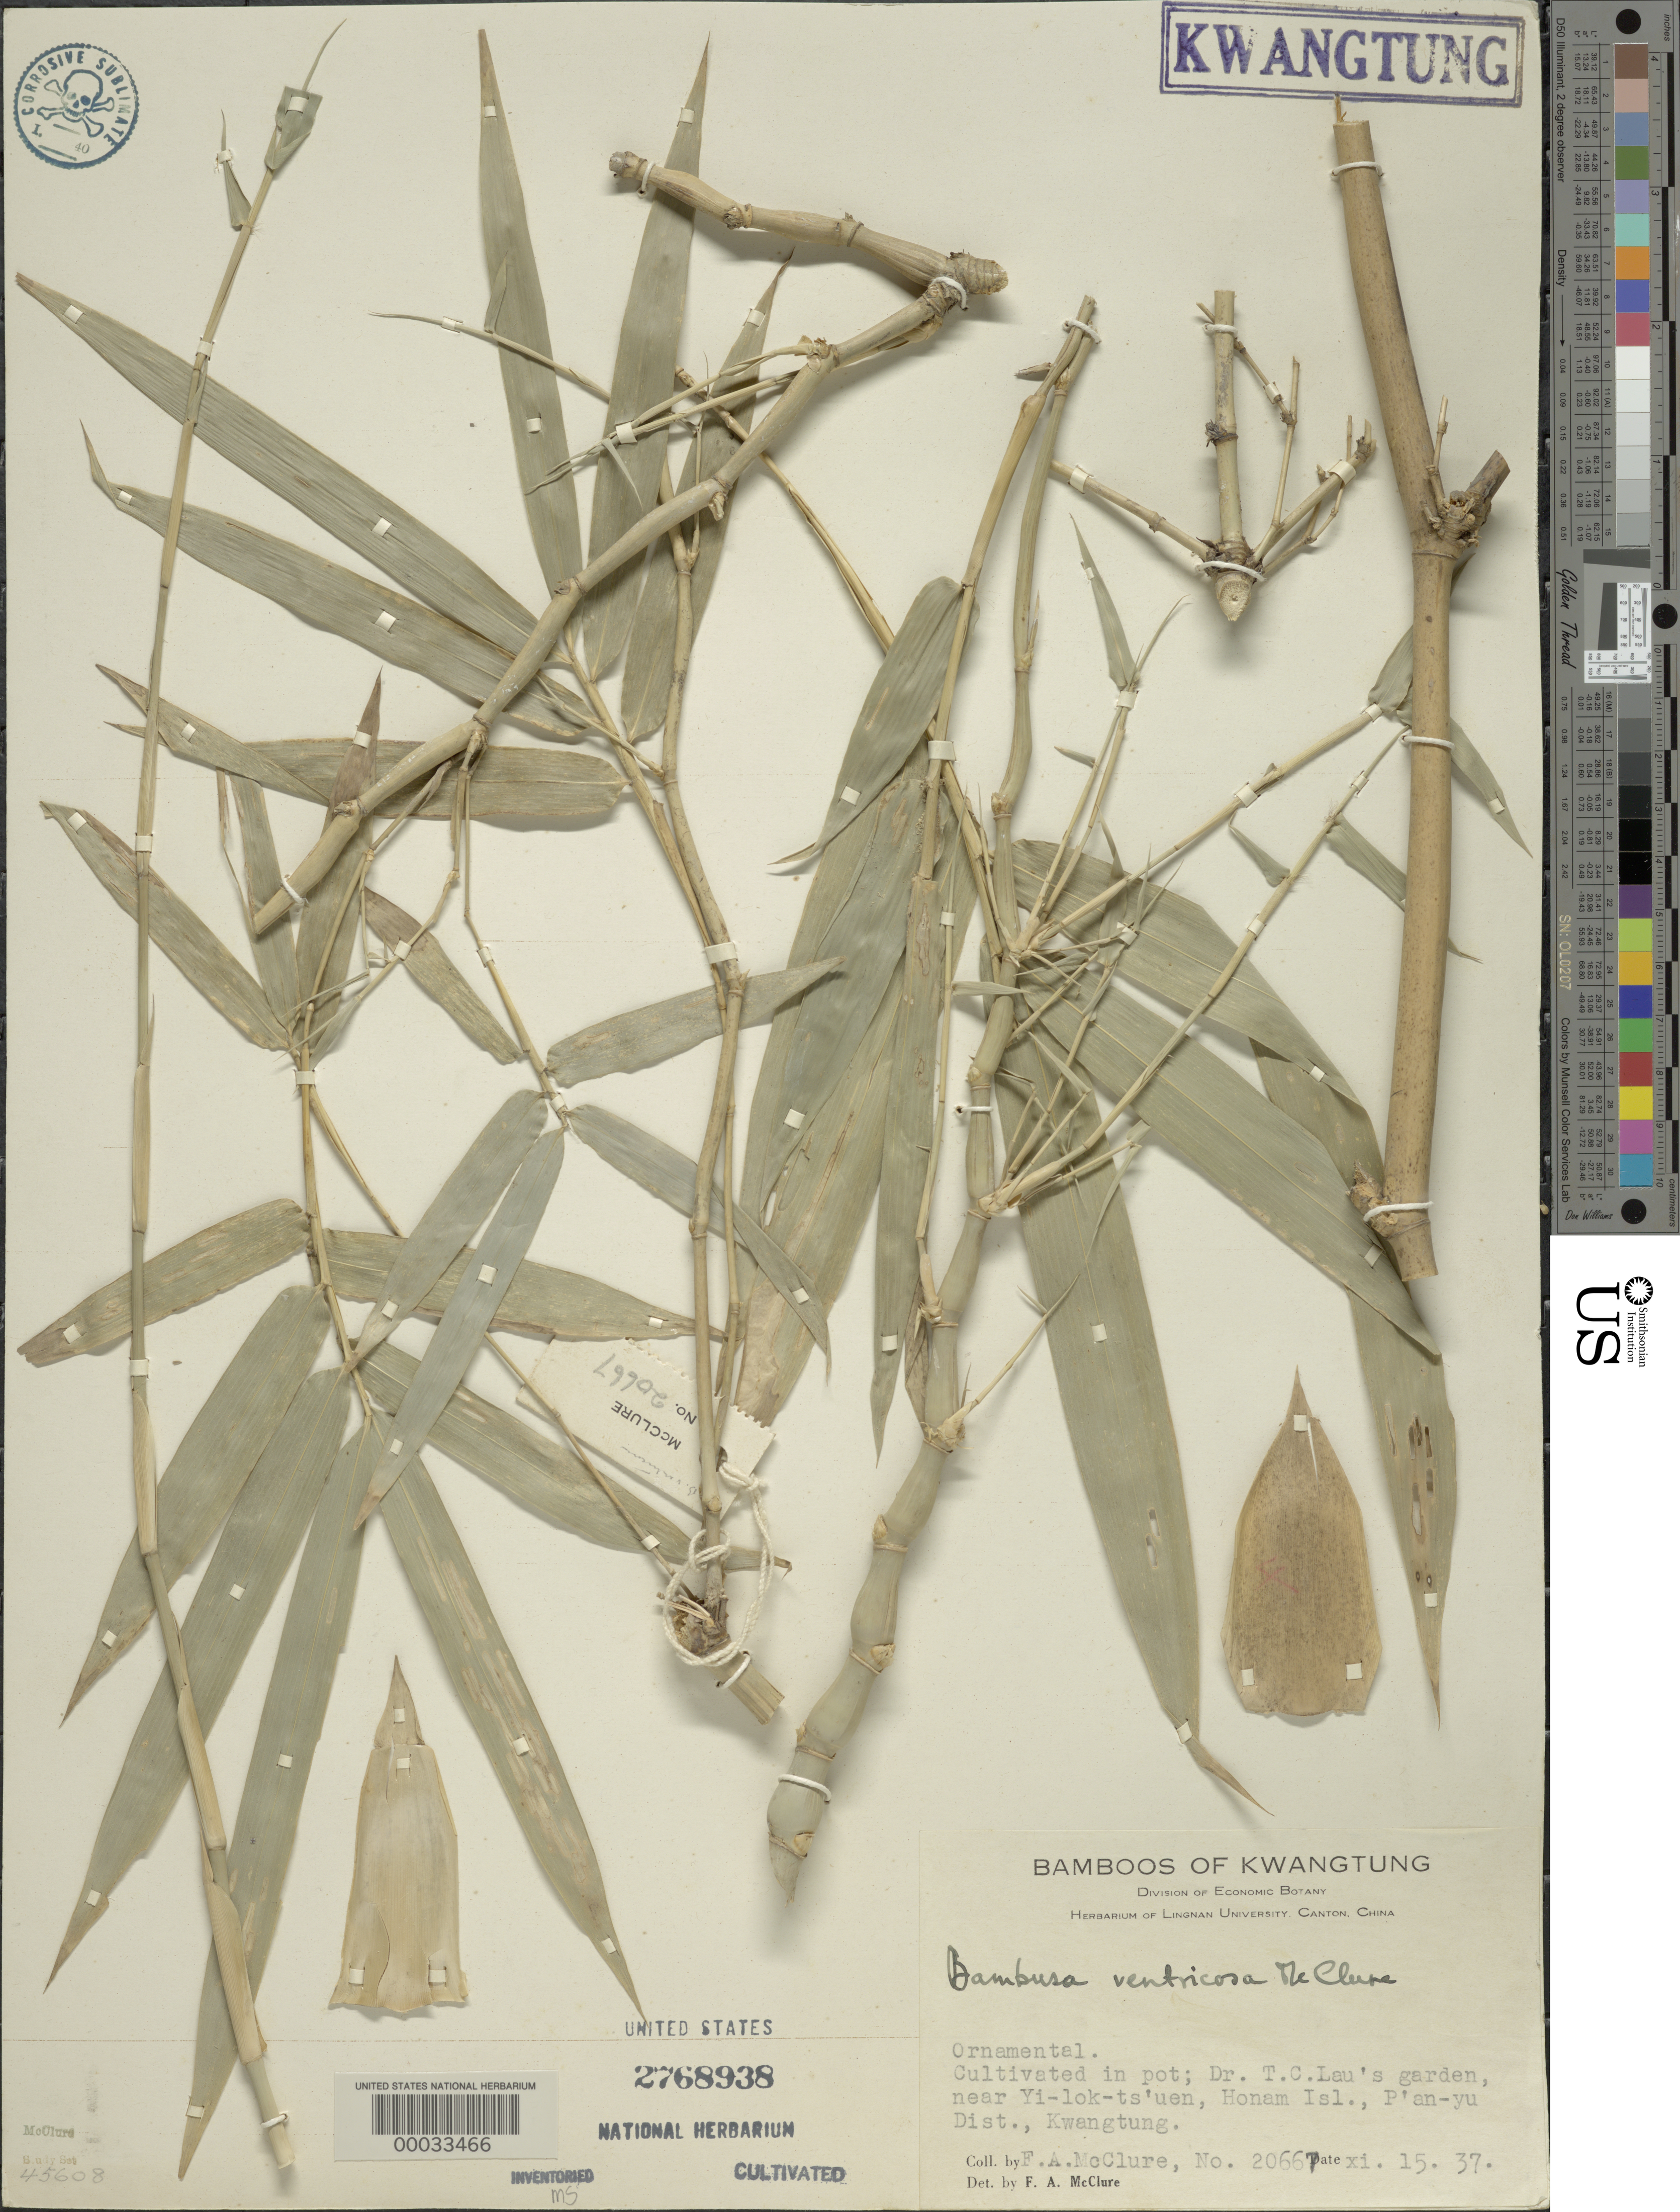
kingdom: Plantae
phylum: Tracheophyta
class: Liliopsida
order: Poales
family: Poaceae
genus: Bambusa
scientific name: Bambusa sp.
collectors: F. A. McClure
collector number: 20667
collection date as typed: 15 Nov 1937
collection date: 1937-11-15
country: China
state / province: Guangdong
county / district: Guangzhou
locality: Yi-lok-ts'uen, p'an-yu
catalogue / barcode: US 2768938